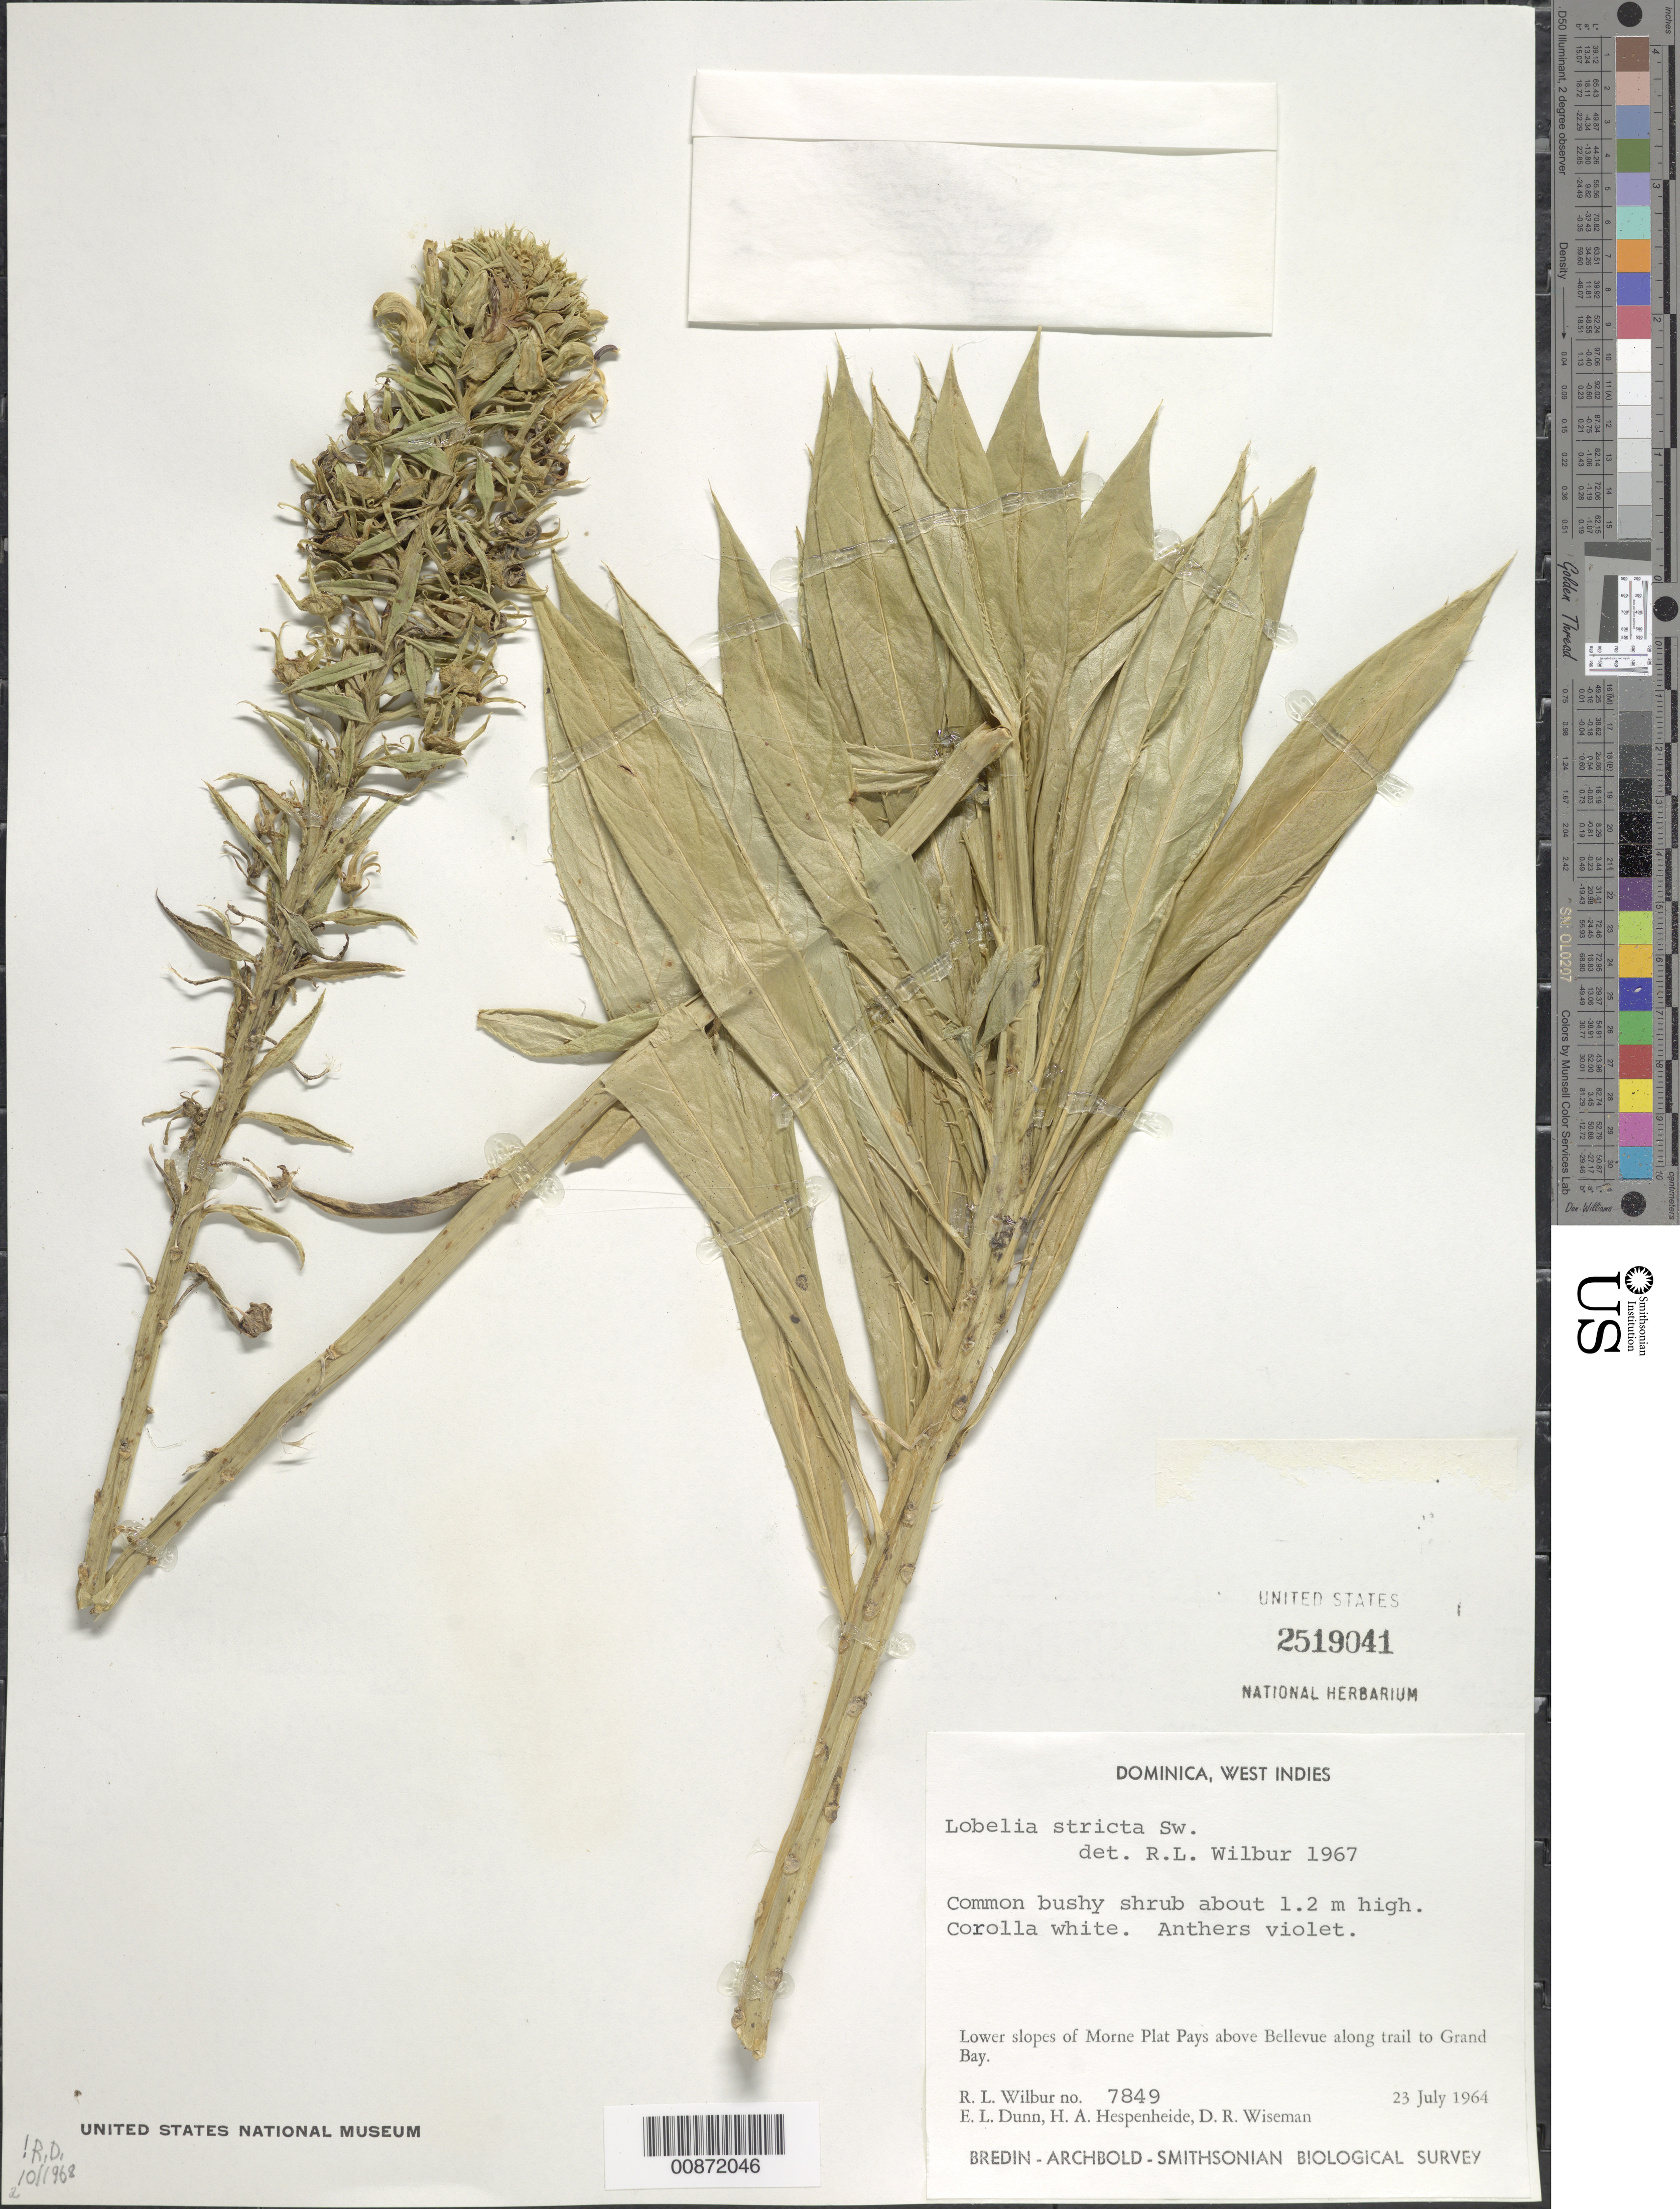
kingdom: Plantae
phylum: Tracheophyta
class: Magnoliopsida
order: Asterales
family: Campanulaceae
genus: Lobelia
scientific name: Lobelia stricta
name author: Sw.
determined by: Wilbur, R. L.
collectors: R. L. Wilbur, E. Dunn, H. A. Hespenheide & D. R. Wiseman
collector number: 7849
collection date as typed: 23 Jul 1964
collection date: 1964-07-23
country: Dominica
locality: Lower slopes of Morne Plat Pays above Bellevue, along trail to Grand Bay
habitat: Lower slopes of morne, along trail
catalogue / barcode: US 2519041